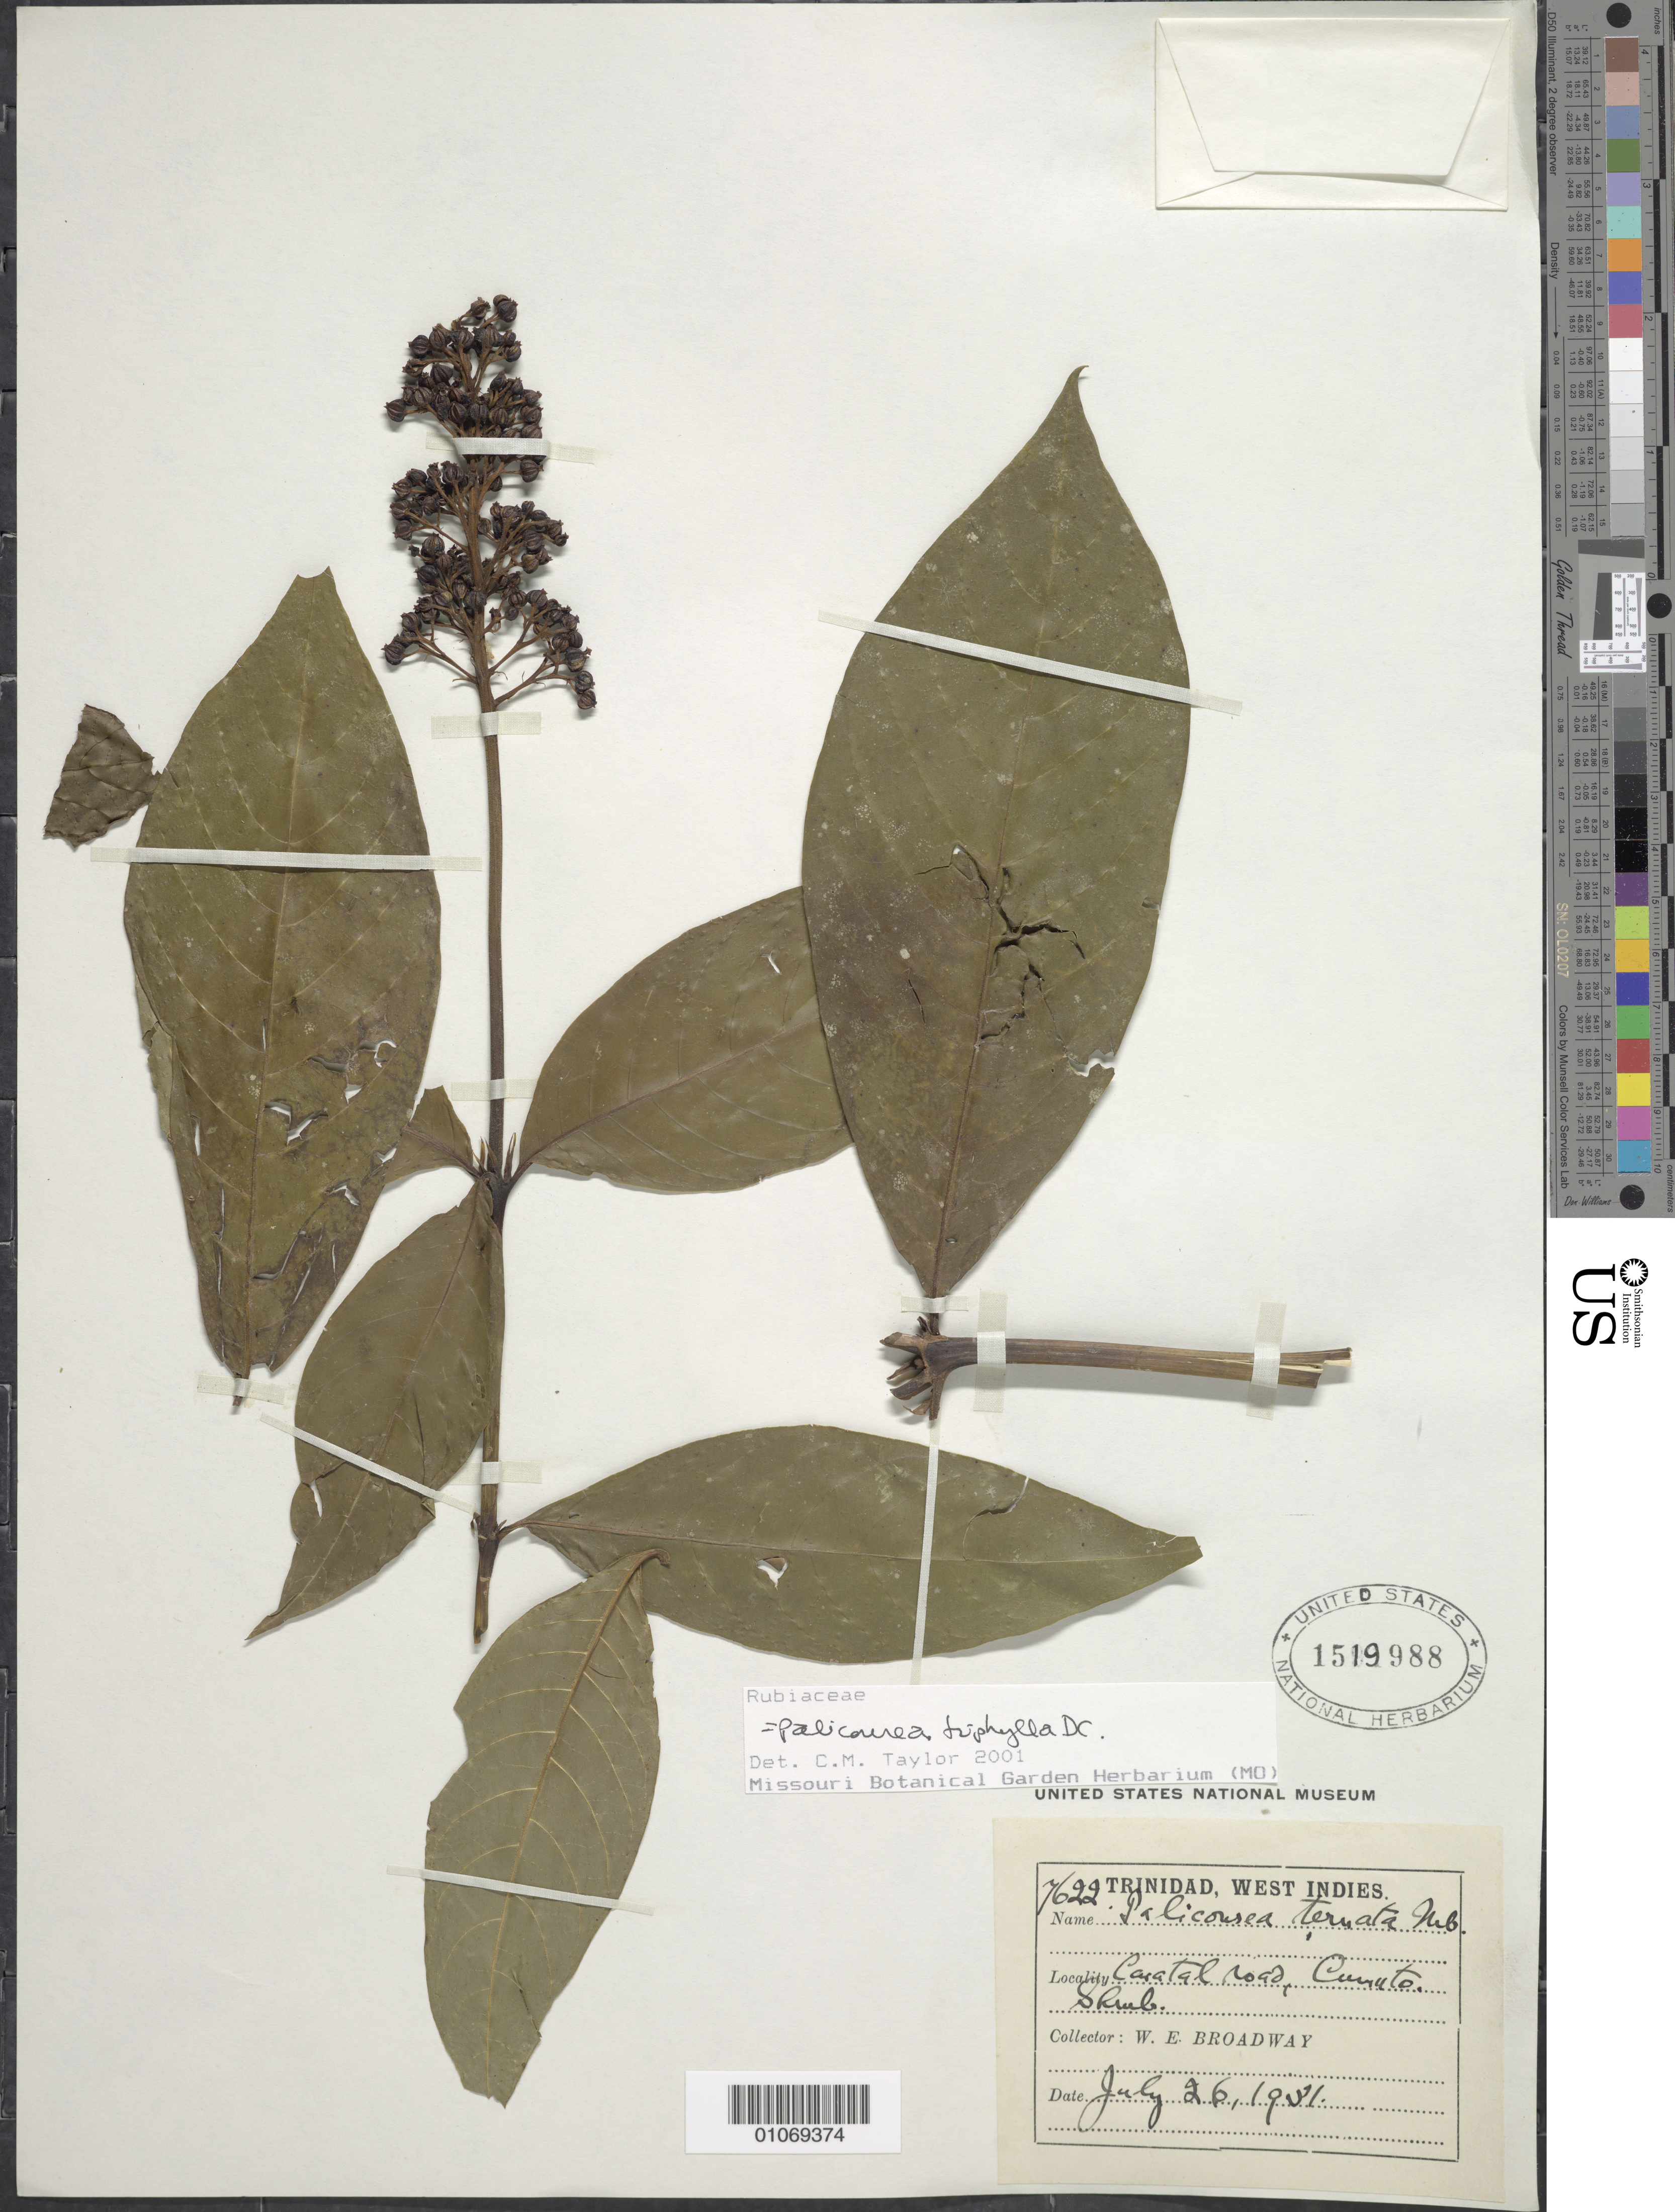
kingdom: Plantae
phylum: Tracheophyta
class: Magnoliopsida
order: Gentianales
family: Rubiaceae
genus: Palicourea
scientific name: Palicourea triphylla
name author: DC.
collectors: W. E. Broadway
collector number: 7622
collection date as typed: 26 Jul 1931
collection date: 1931-07-26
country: Trinidad and Tobago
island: Trinidad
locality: Coastal road, Cunato?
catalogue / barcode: US 1519988